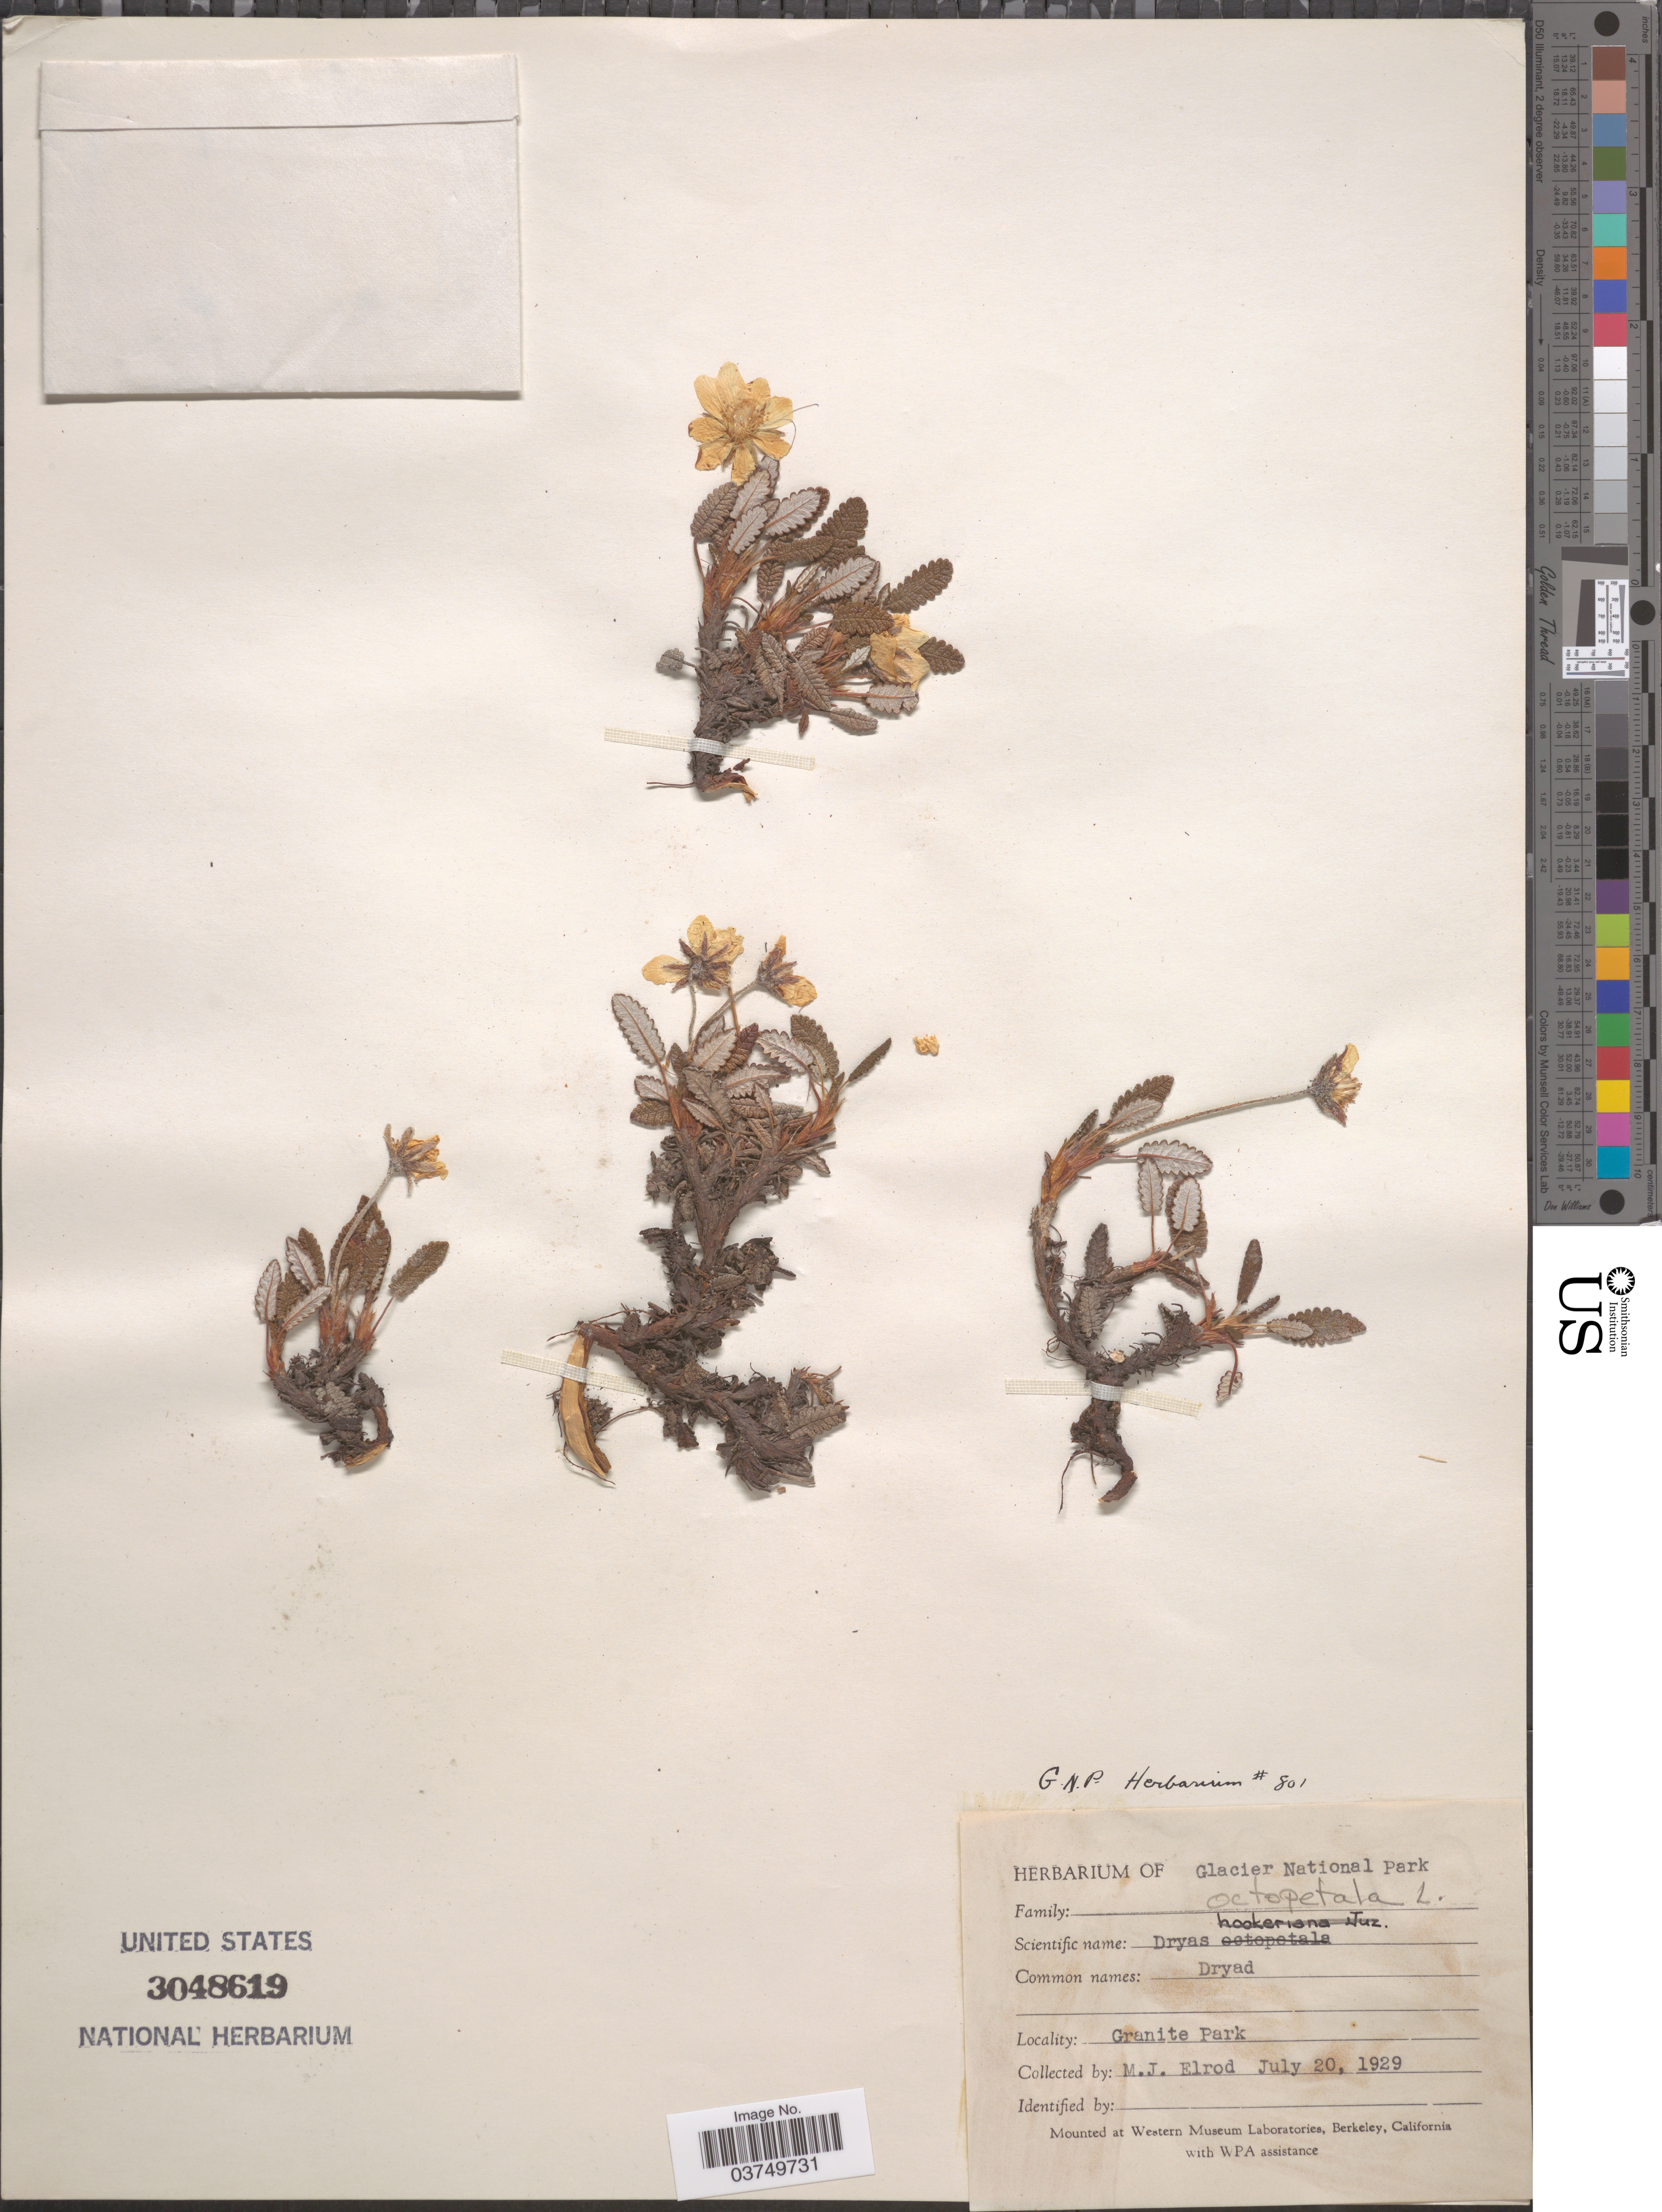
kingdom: Plantae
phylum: Tracheophyta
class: Magnoliopsida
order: Rosales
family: Rosaceae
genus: Dryas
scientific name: Dryas octopetala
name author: L.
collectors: J. Elrod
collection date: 1929-07-20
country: United States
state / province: Montana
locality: Granite Park.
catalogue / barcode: US 3048619